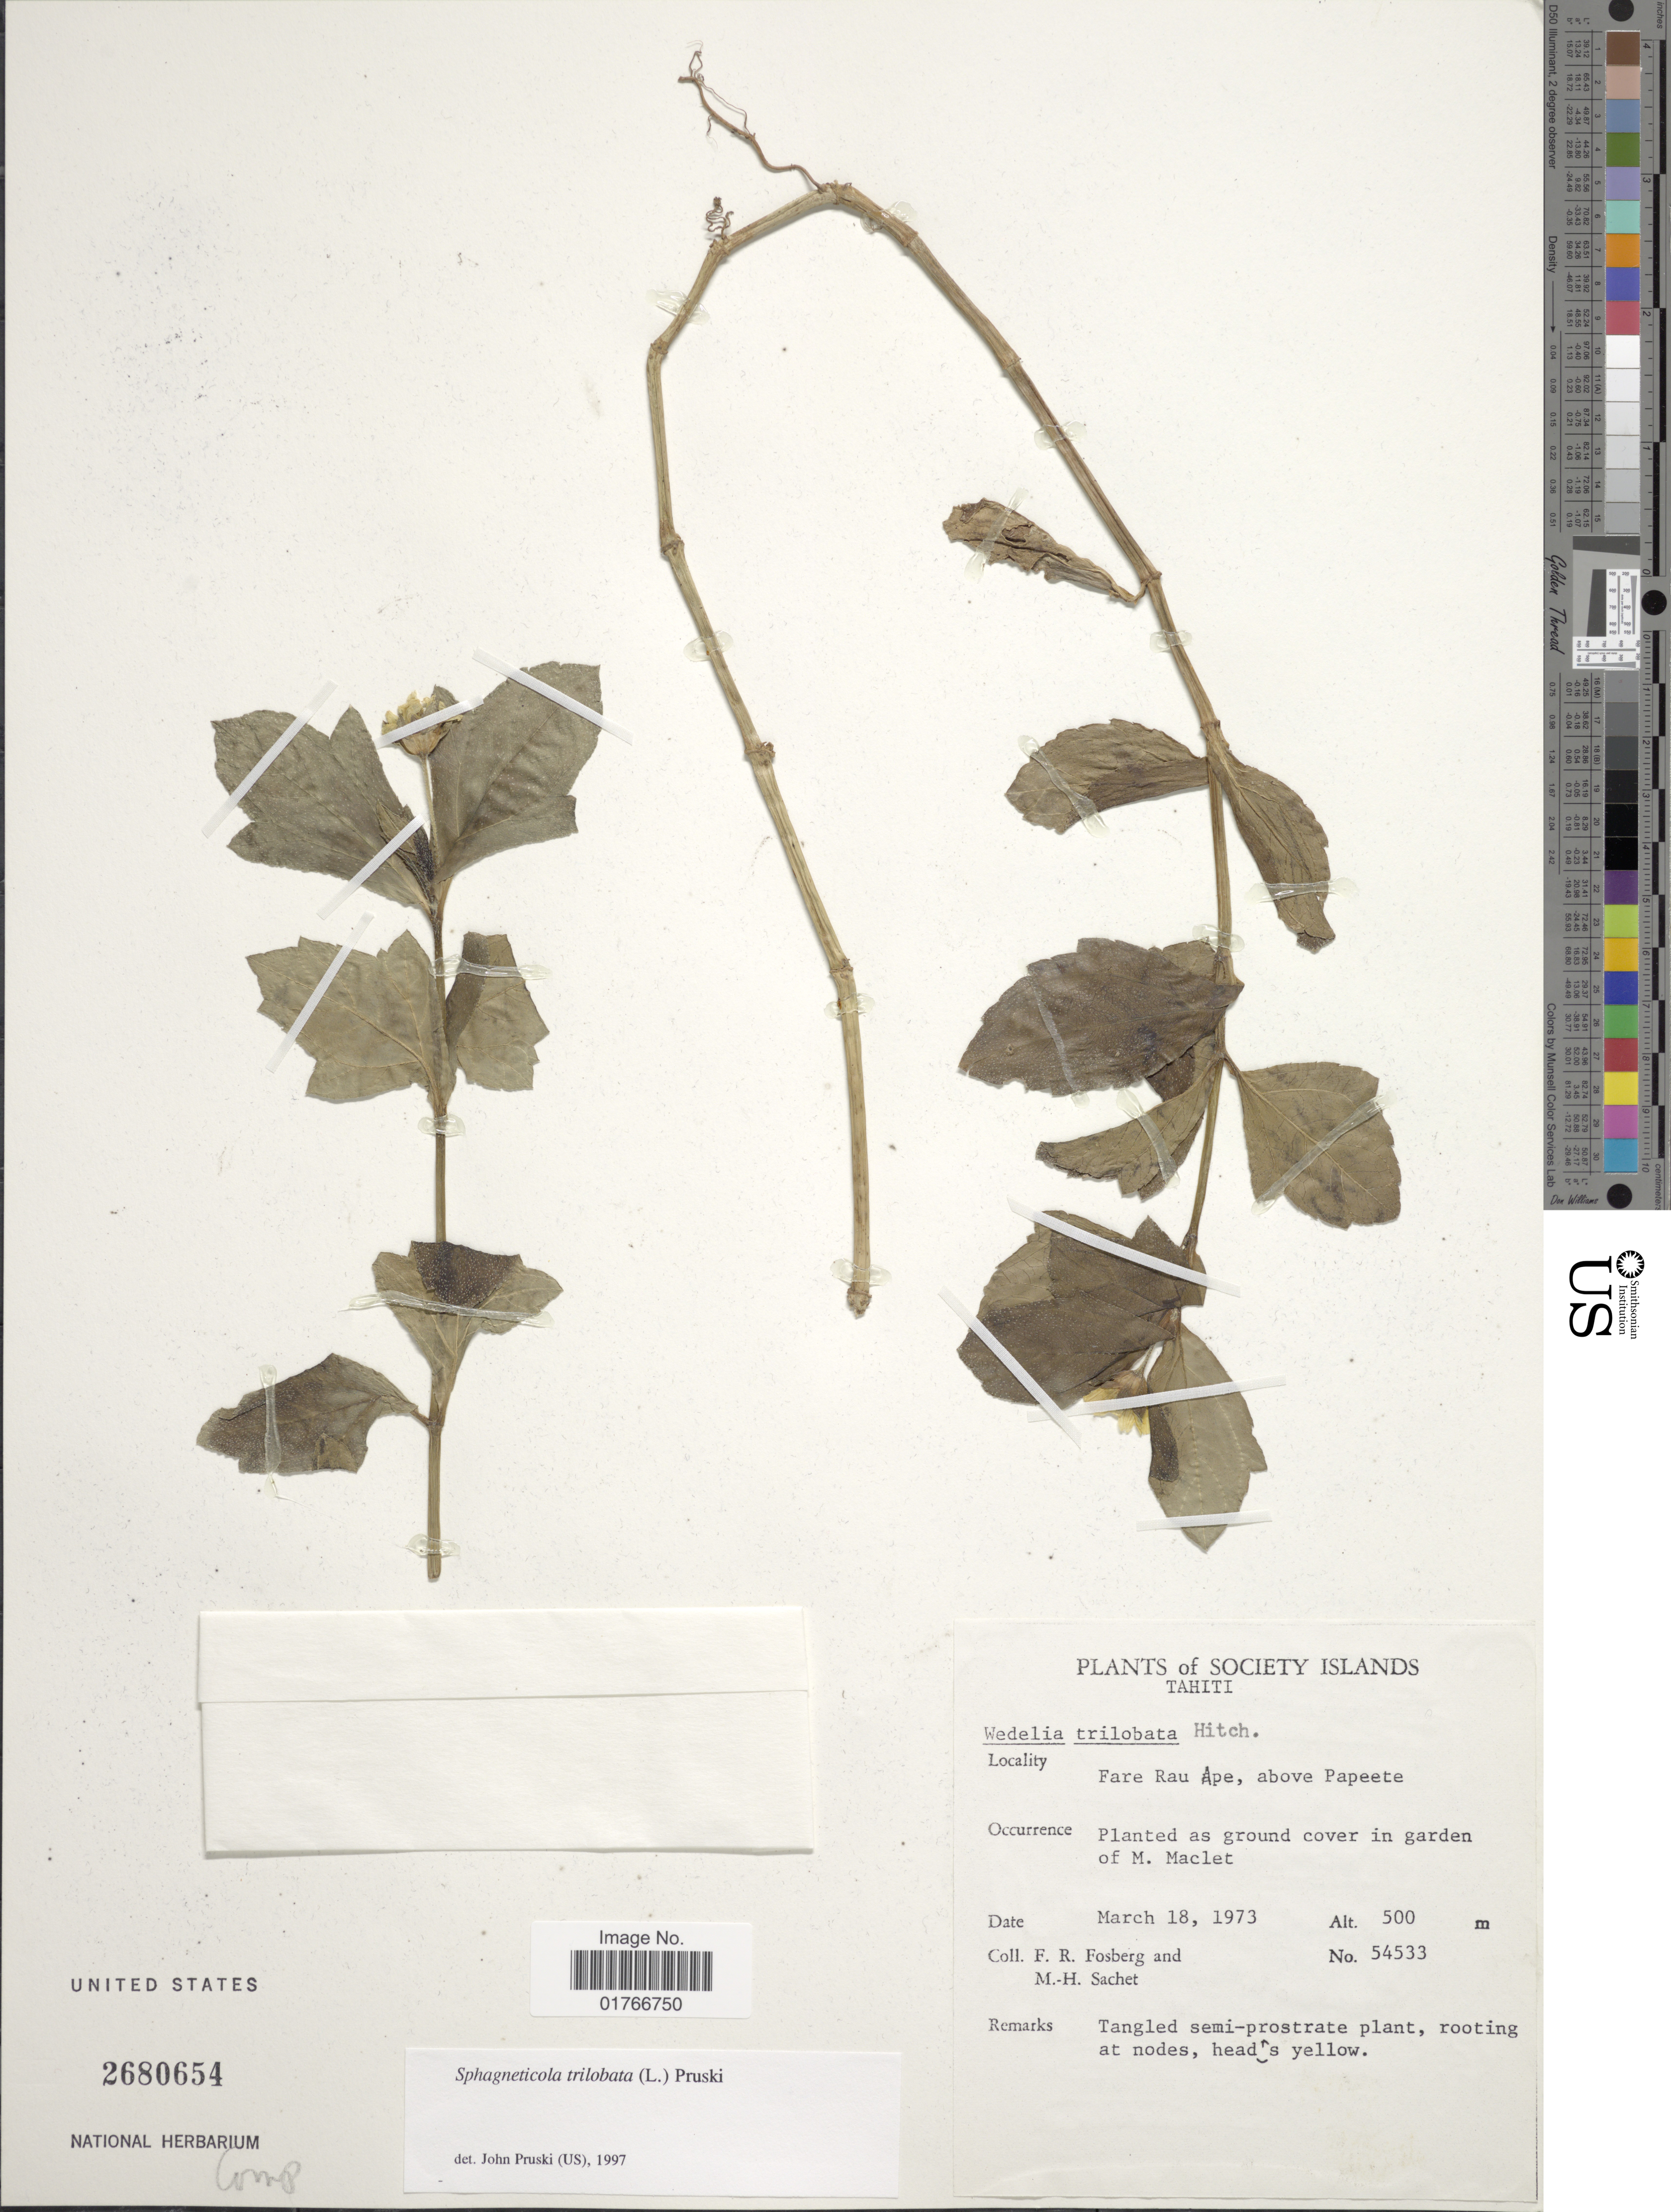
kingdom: Plantae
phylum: Tracheophyta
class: Magnoliopsida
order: Asterales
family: Asteraceae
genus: Sphagneticola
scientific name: Sphagneticola trilobata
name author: (L.) Pruski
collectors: F. R. Fosberg & M.-H. Sachet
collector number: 54533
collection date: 1973-03-18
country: French Polynesia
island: Tahiti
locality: Society Islands, Tahiti, Fare Rau Ape, above Papeete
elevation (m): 500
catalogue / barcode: US 2680654